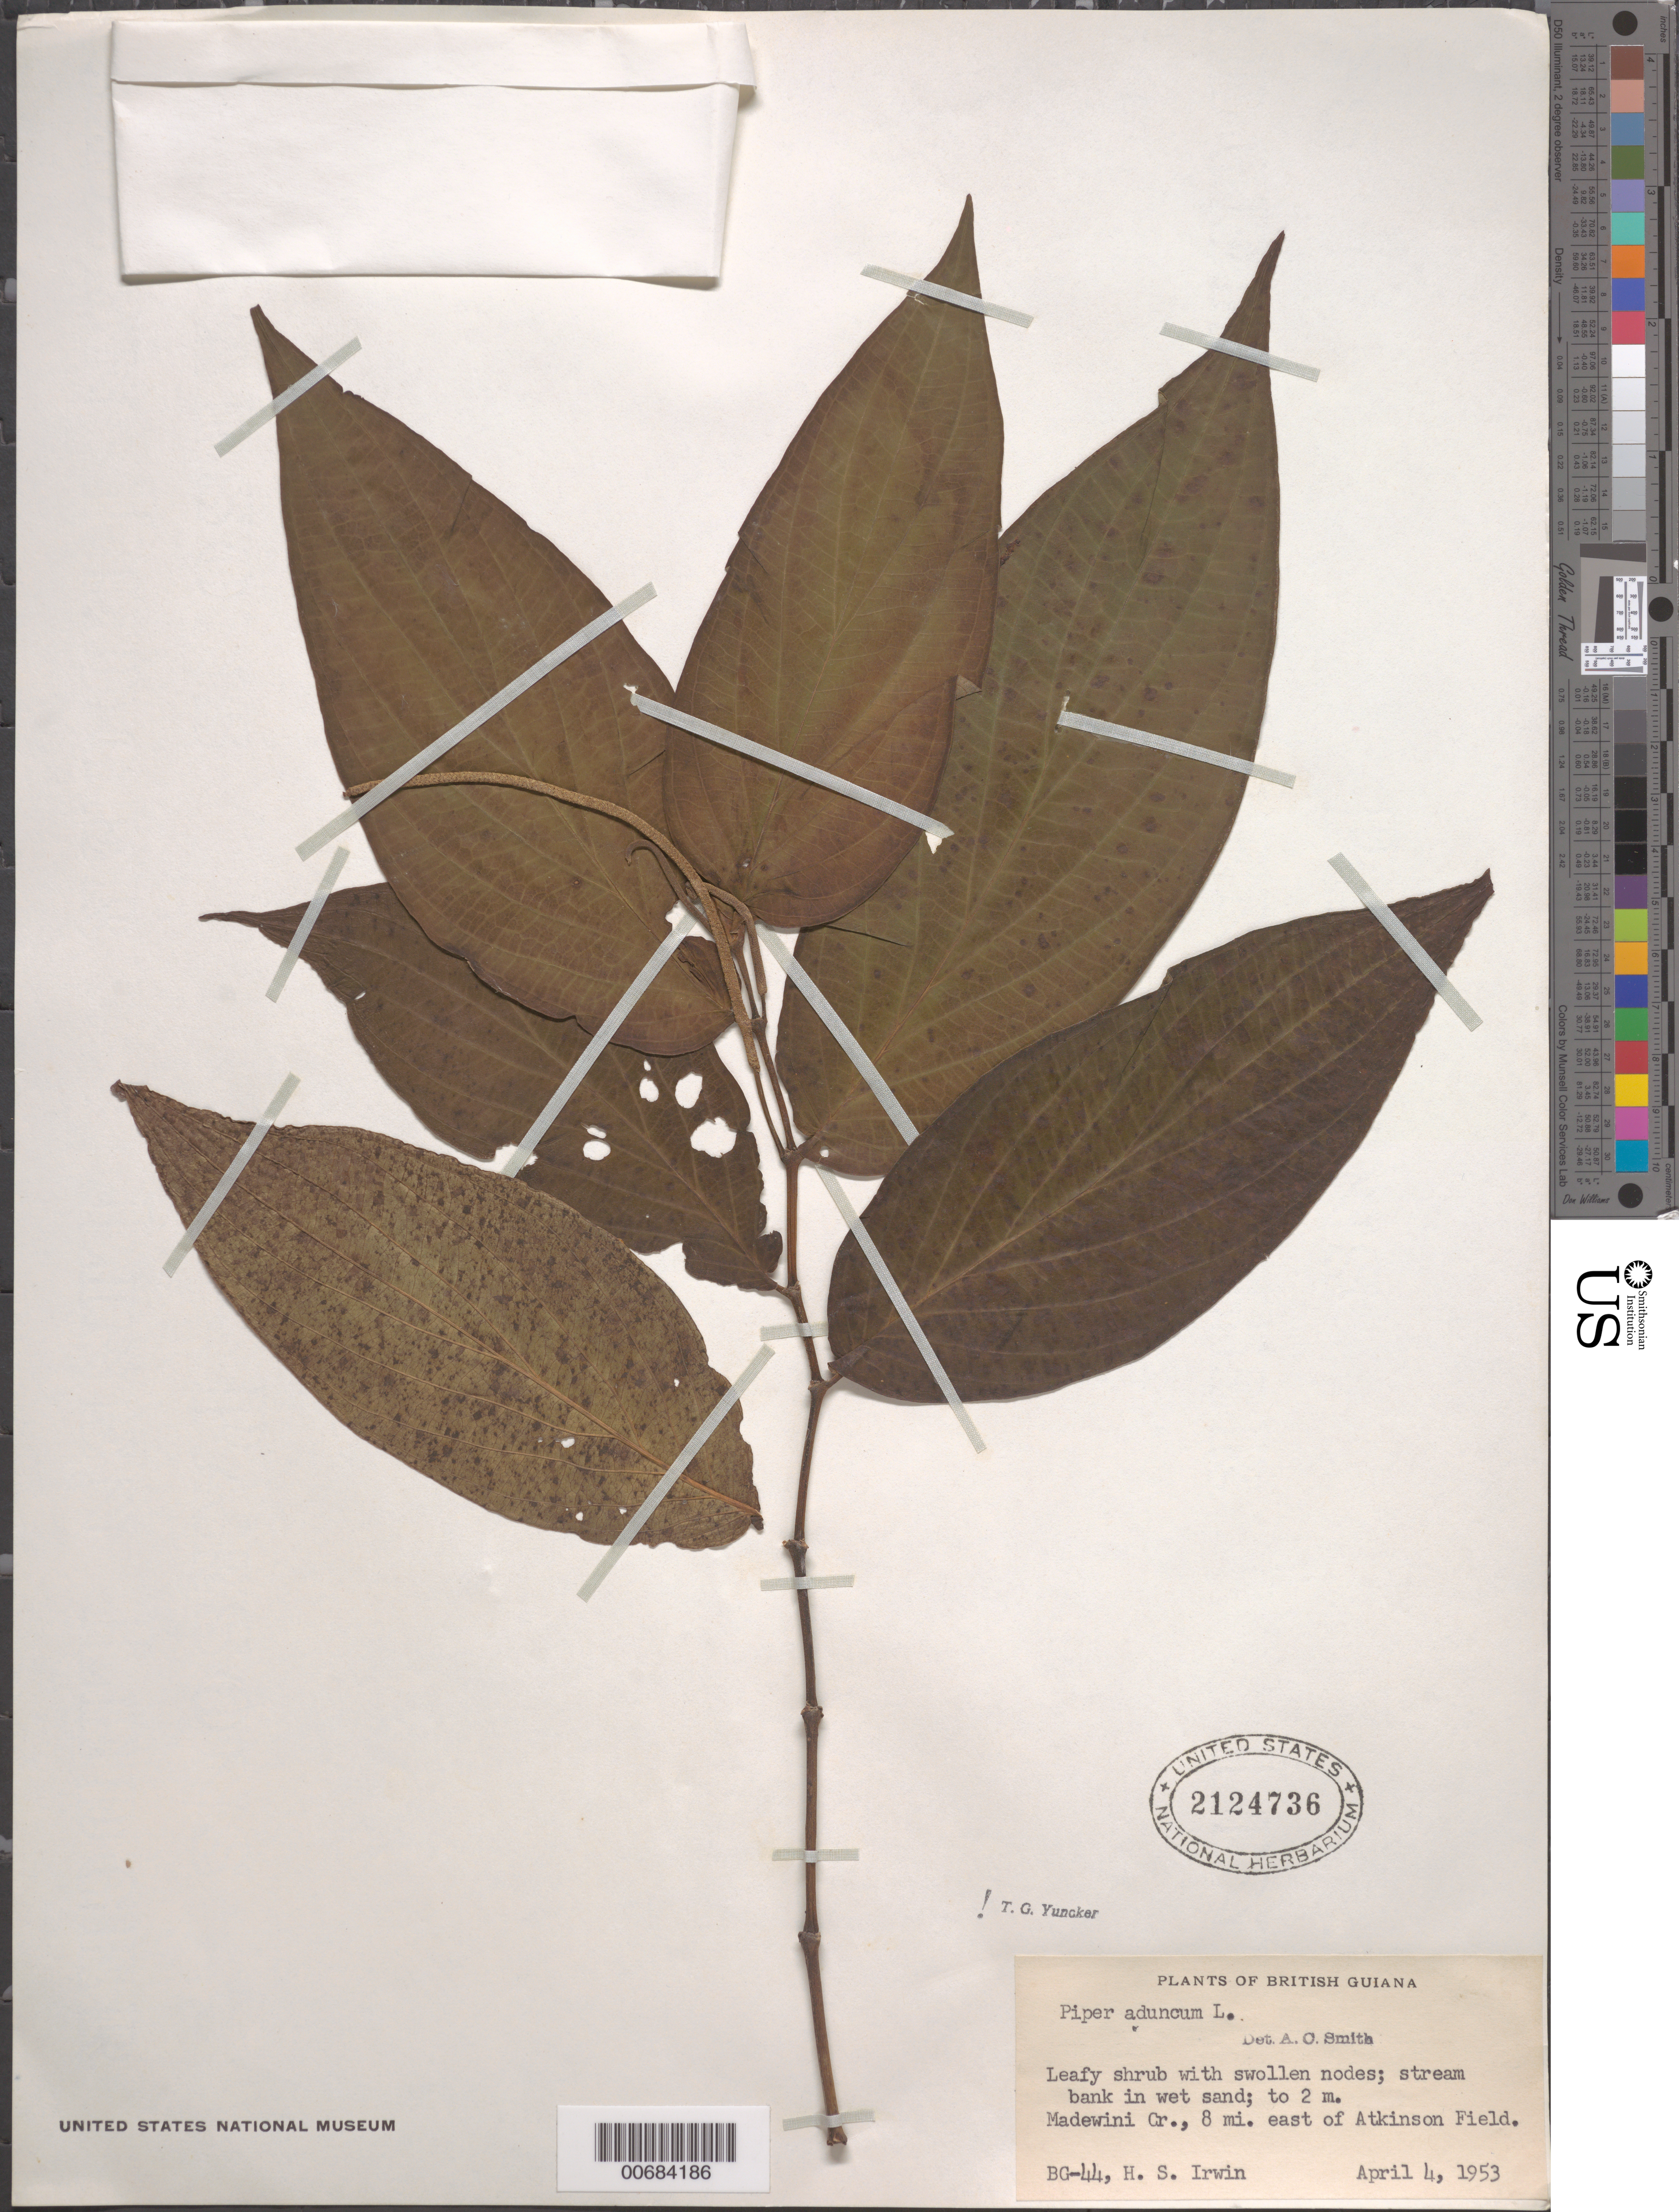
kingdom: Plantae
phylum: Tracheophyta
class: Magnoliopsida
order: Piperales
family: Piperaceae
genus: Piper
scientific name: Piper aduncum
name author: L.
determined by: Smith, A. C.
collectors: H. Irwin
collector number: BG 44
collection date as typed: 4-Apr-53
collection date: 1953-04-04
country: Guyana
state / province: Demerara-Mahaica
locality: Atkinson Field, 8 mi east of; Madewini Creek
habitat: Stream bank in wet sand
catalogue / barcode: US 2124736